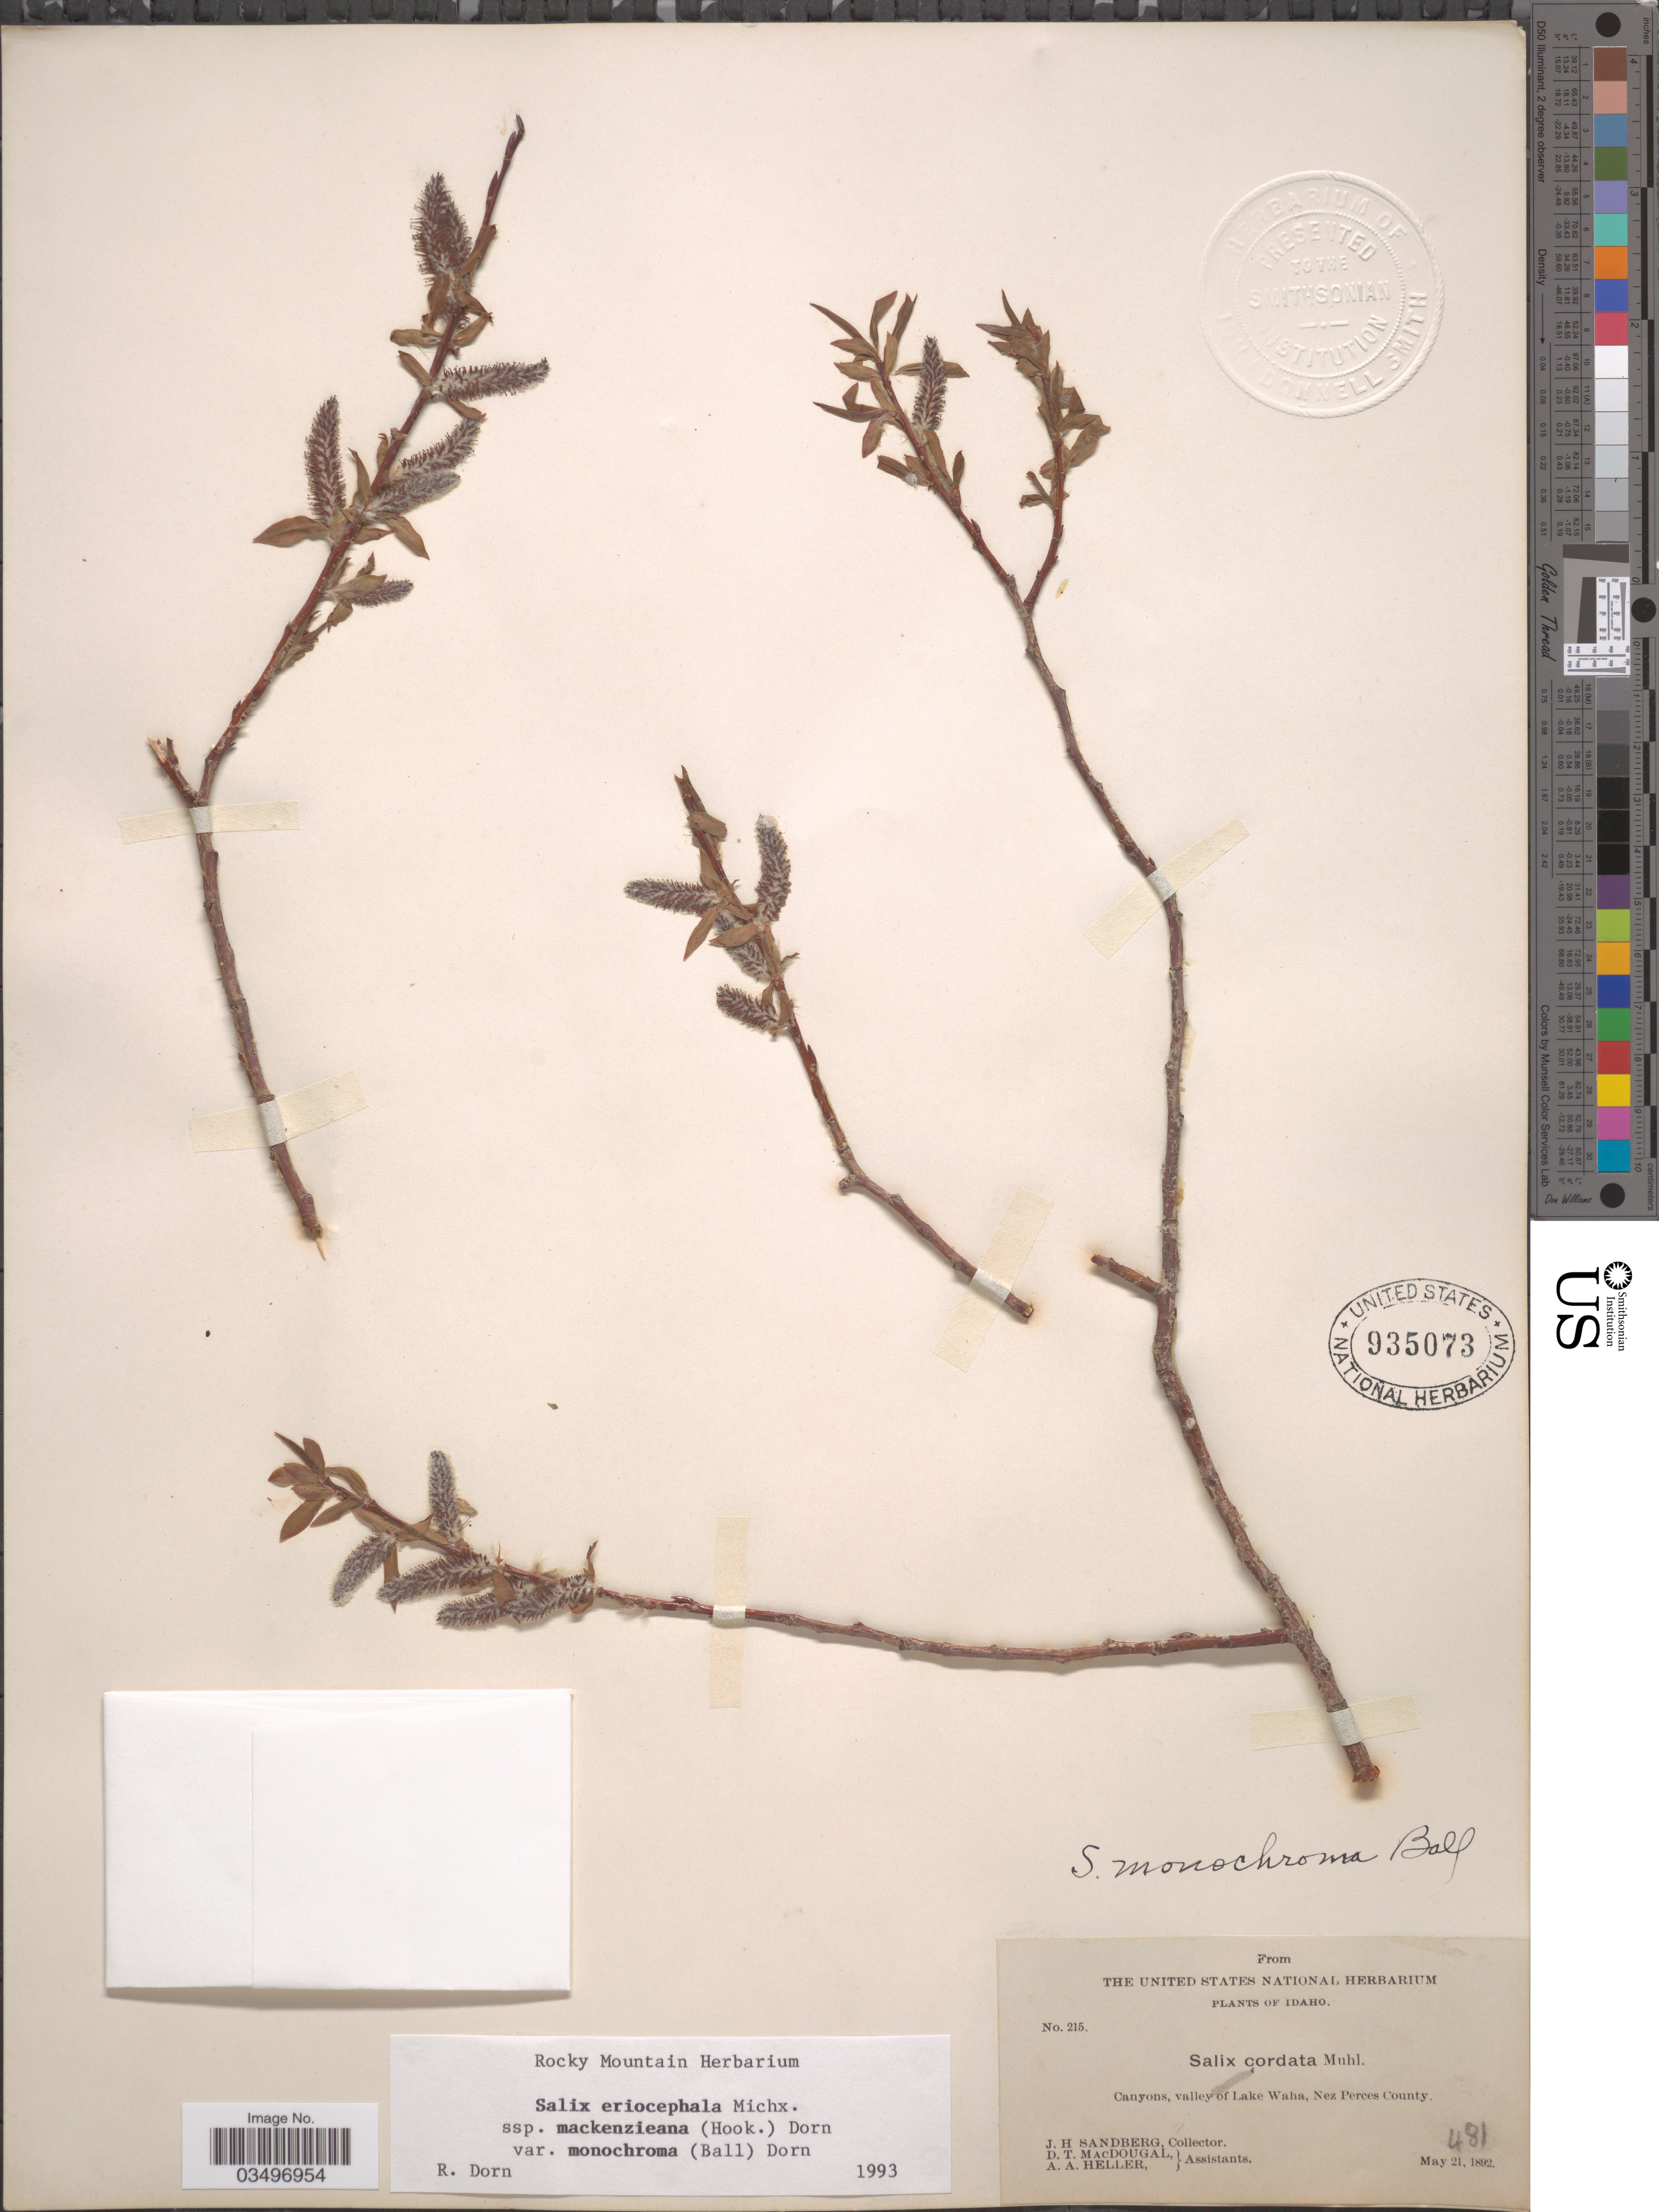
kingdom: Plantae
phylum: Tracheophyta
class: Magnoliopsida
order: Malpighiales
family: Salicaceae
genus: Salix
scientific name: Salix eriocephala var. monochroma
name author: (C.R. Ball) Dorn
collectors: J. H. Sandberg, D. T. MacDougal & A. A. Heller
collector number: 215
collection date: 1892-05-21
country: United States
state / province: Idaho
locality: Canyons, valley of Lake Waha, Nez Perces County.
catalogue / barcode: US 935073